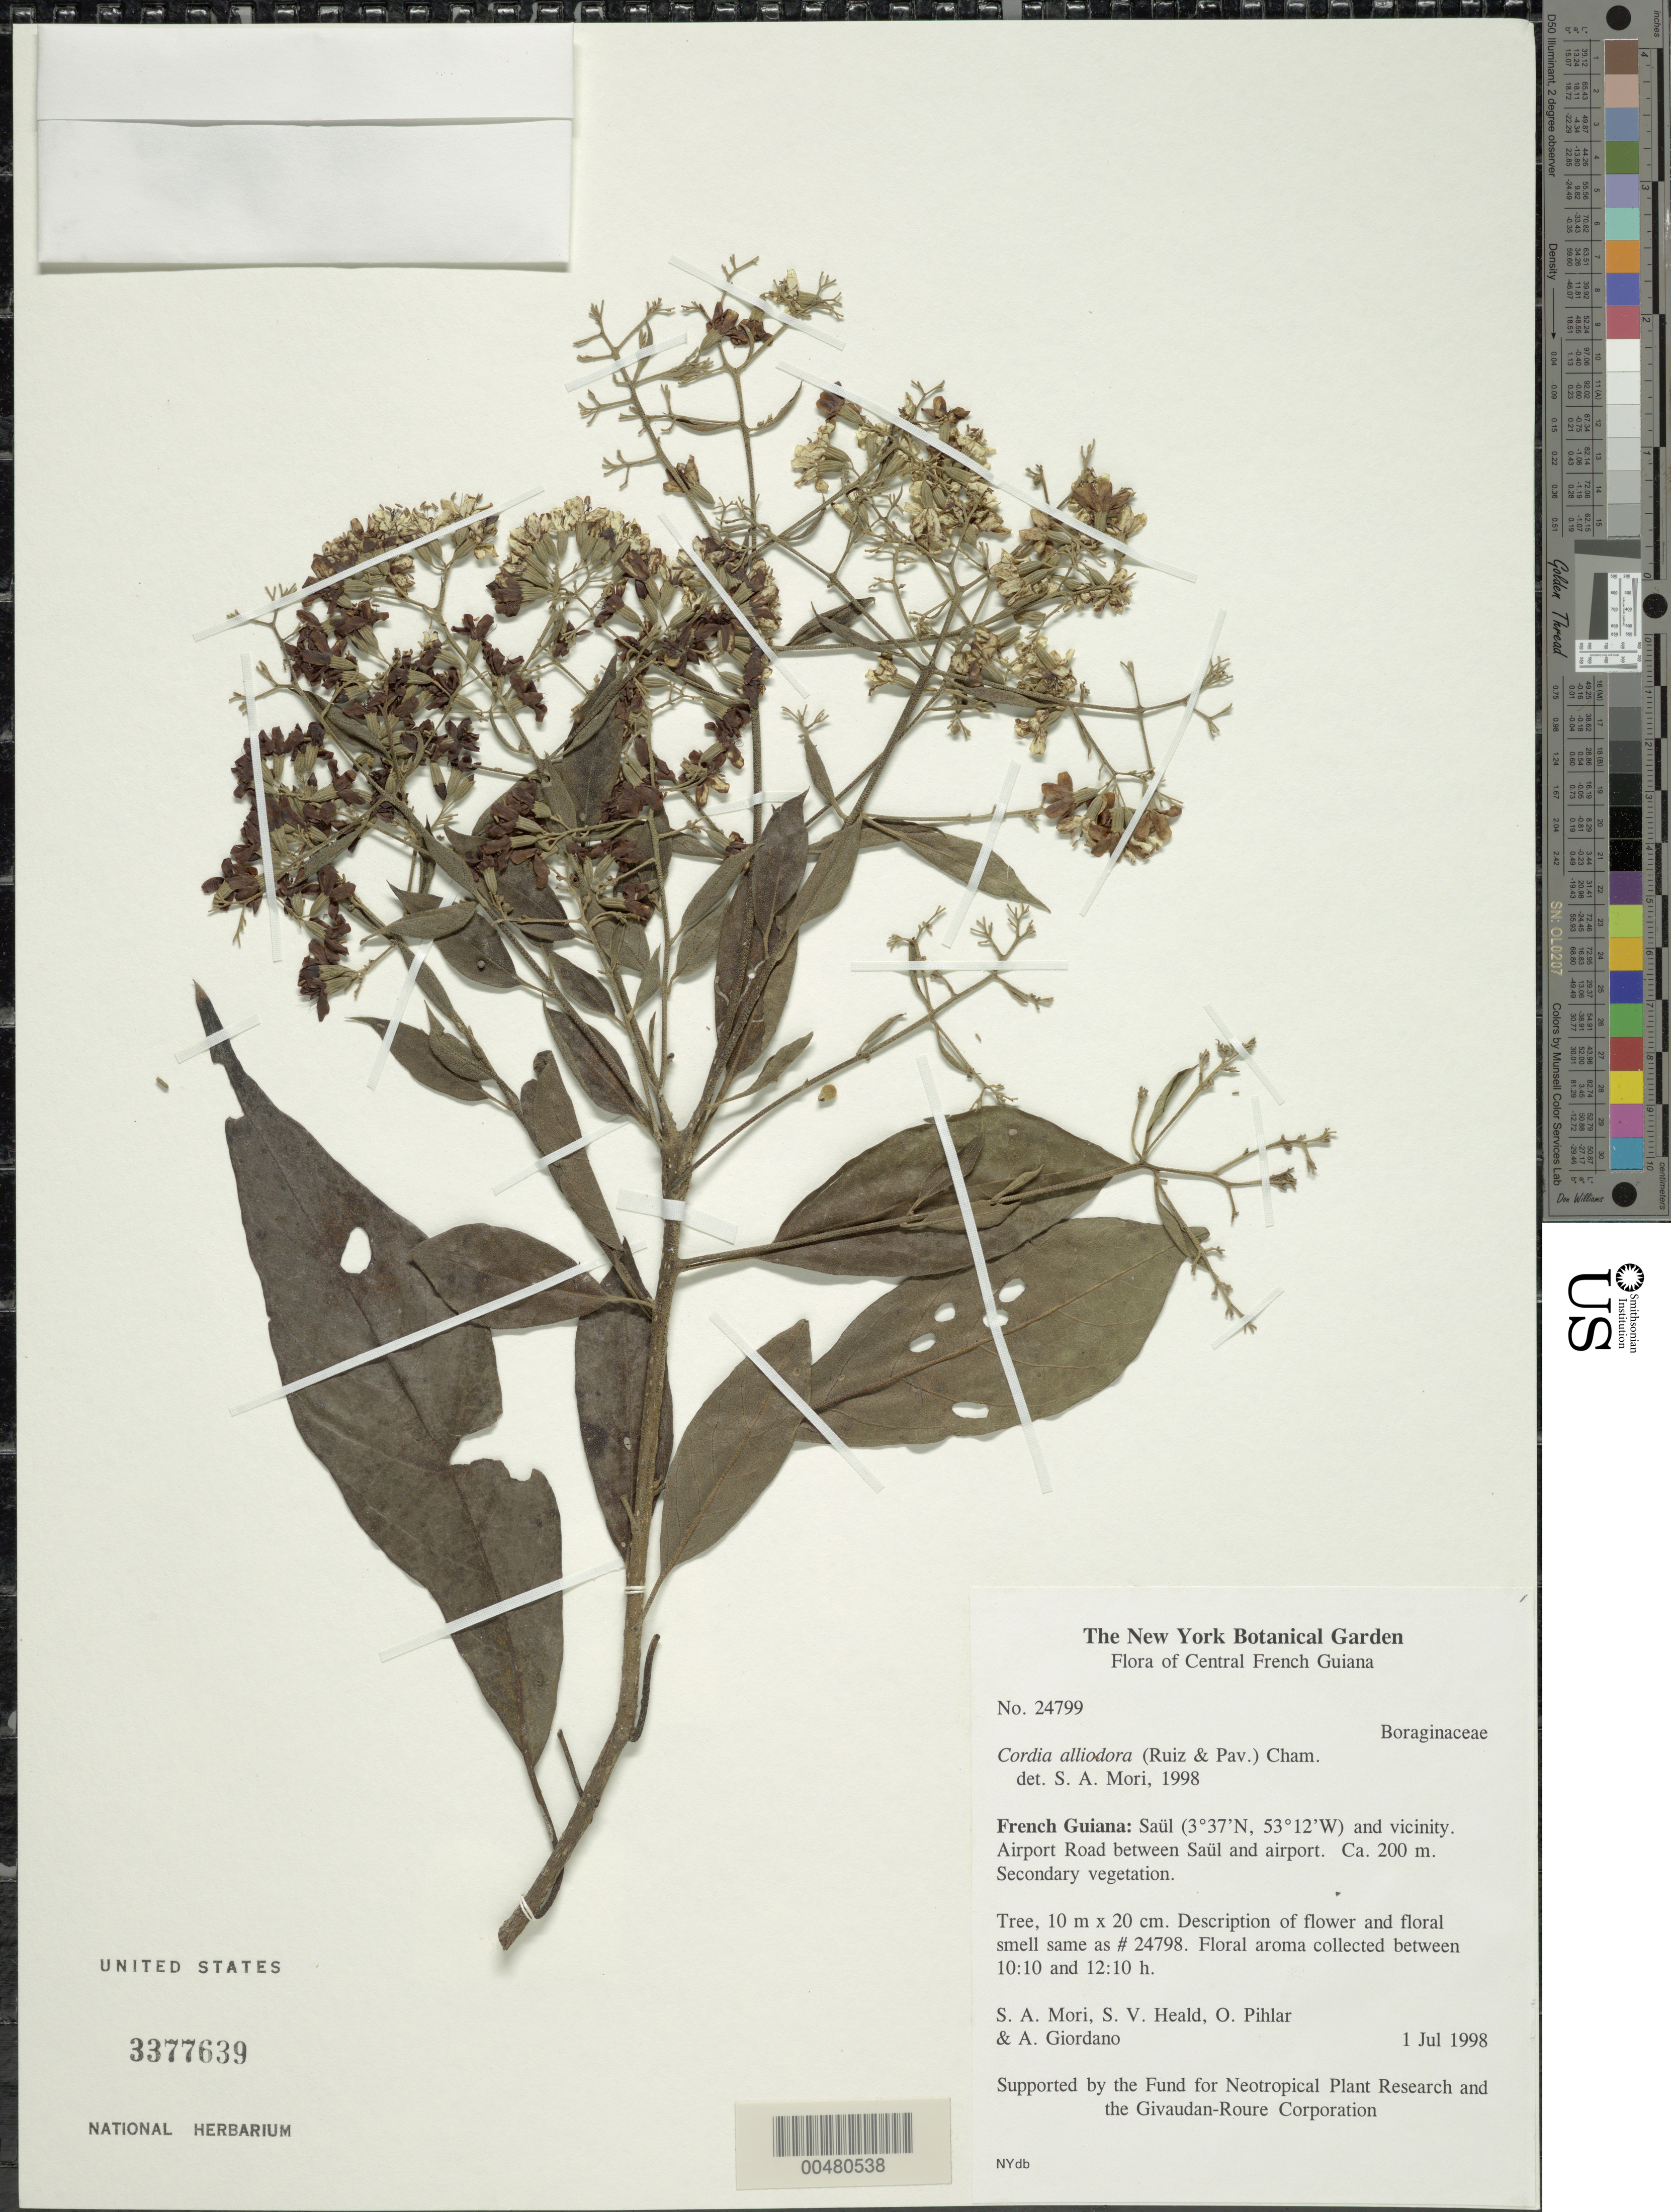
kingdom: Plantae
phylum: Tracheophyta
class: Magnoliopsida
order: Boraginales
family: Cordiaceae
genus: Cordia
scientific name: Cordia alliodora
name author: (Ruiz & Pav.) Oken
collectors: S. Mori, S. Heald, O. Pihlar & A. Giordano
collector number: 24799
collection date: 1998-07-01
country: French Guiana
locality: Saül and vicinity. Airport Road between Saül and airport.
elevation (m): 200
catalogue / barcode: US 3377639